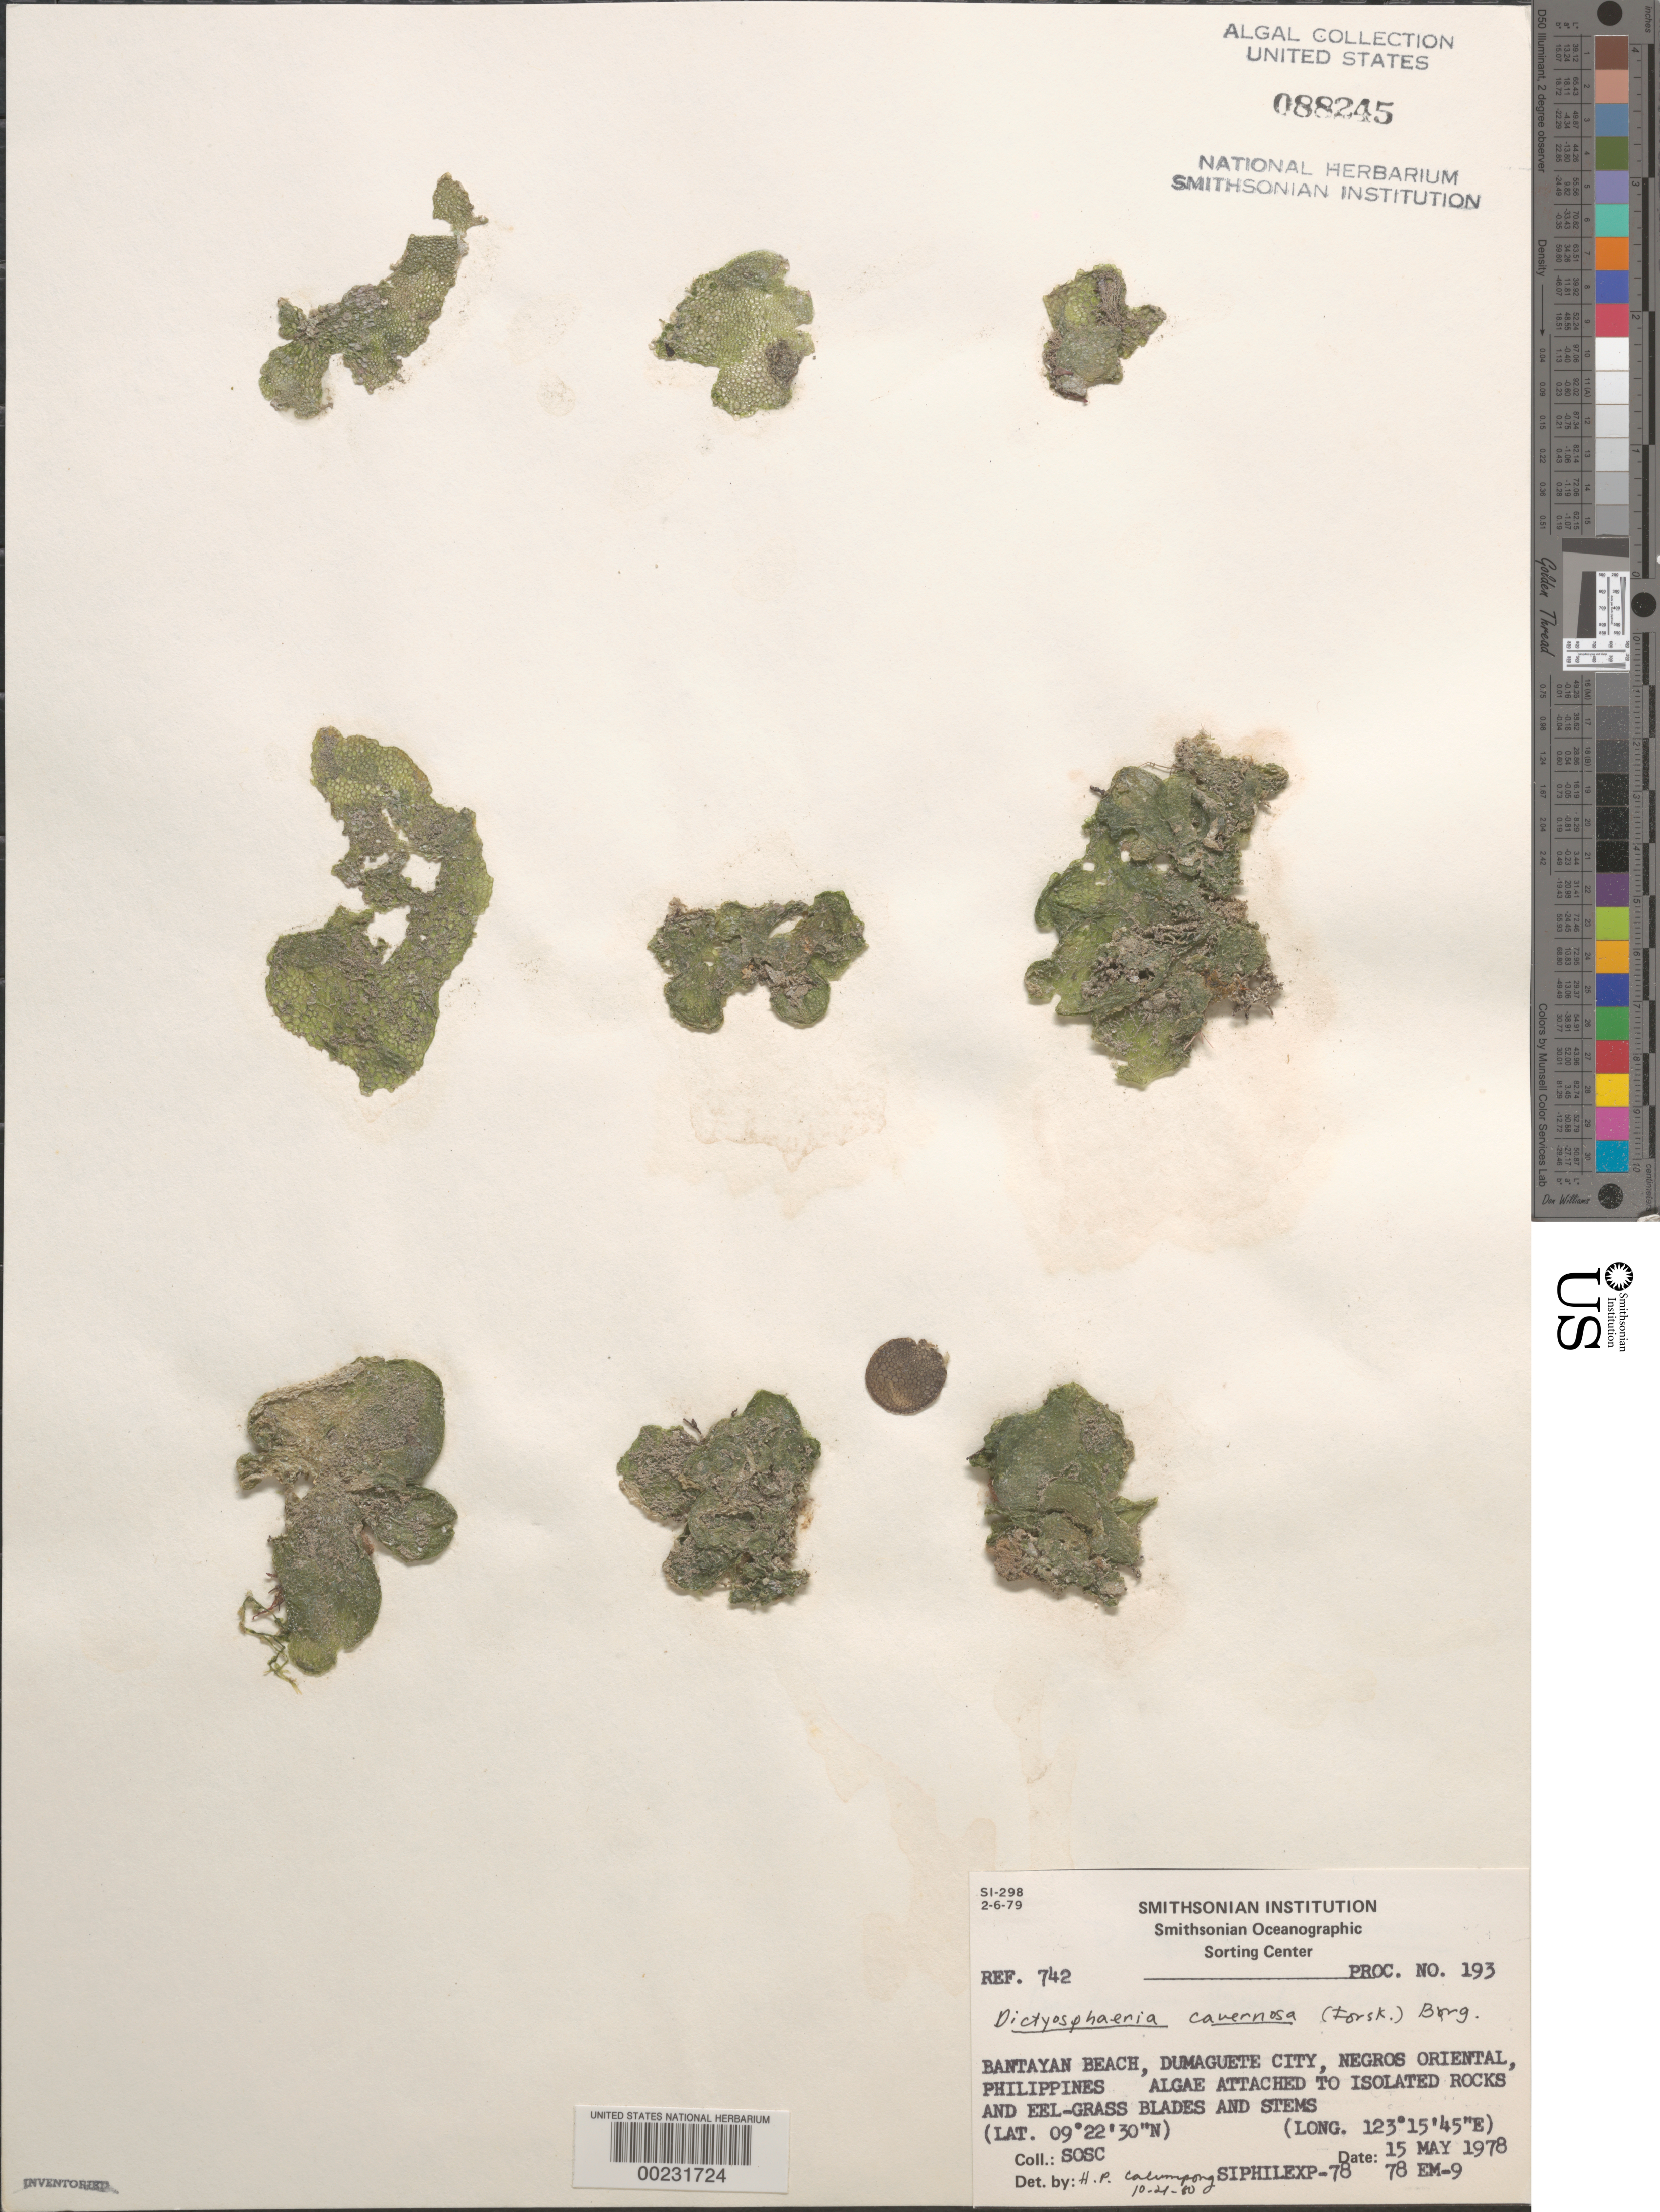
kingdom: Plantae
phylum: Chlorophyta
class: Ulvophyceae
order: Siphonocladales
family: Siphonocladaceae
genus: Dictyosphaeria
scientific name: Dictyosphaeria cavernosa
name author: (Forssk.) Børgesen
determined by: Calumpong, H. P.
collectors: SOSC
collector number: Station 78 Em-9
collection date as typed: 15 May 1978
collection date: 1978-05-15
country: Philippines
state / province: Central Visayas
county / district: Negros Oriental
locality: Bantayan beach, dumaguete city, negros oriental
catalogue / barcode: US 88245